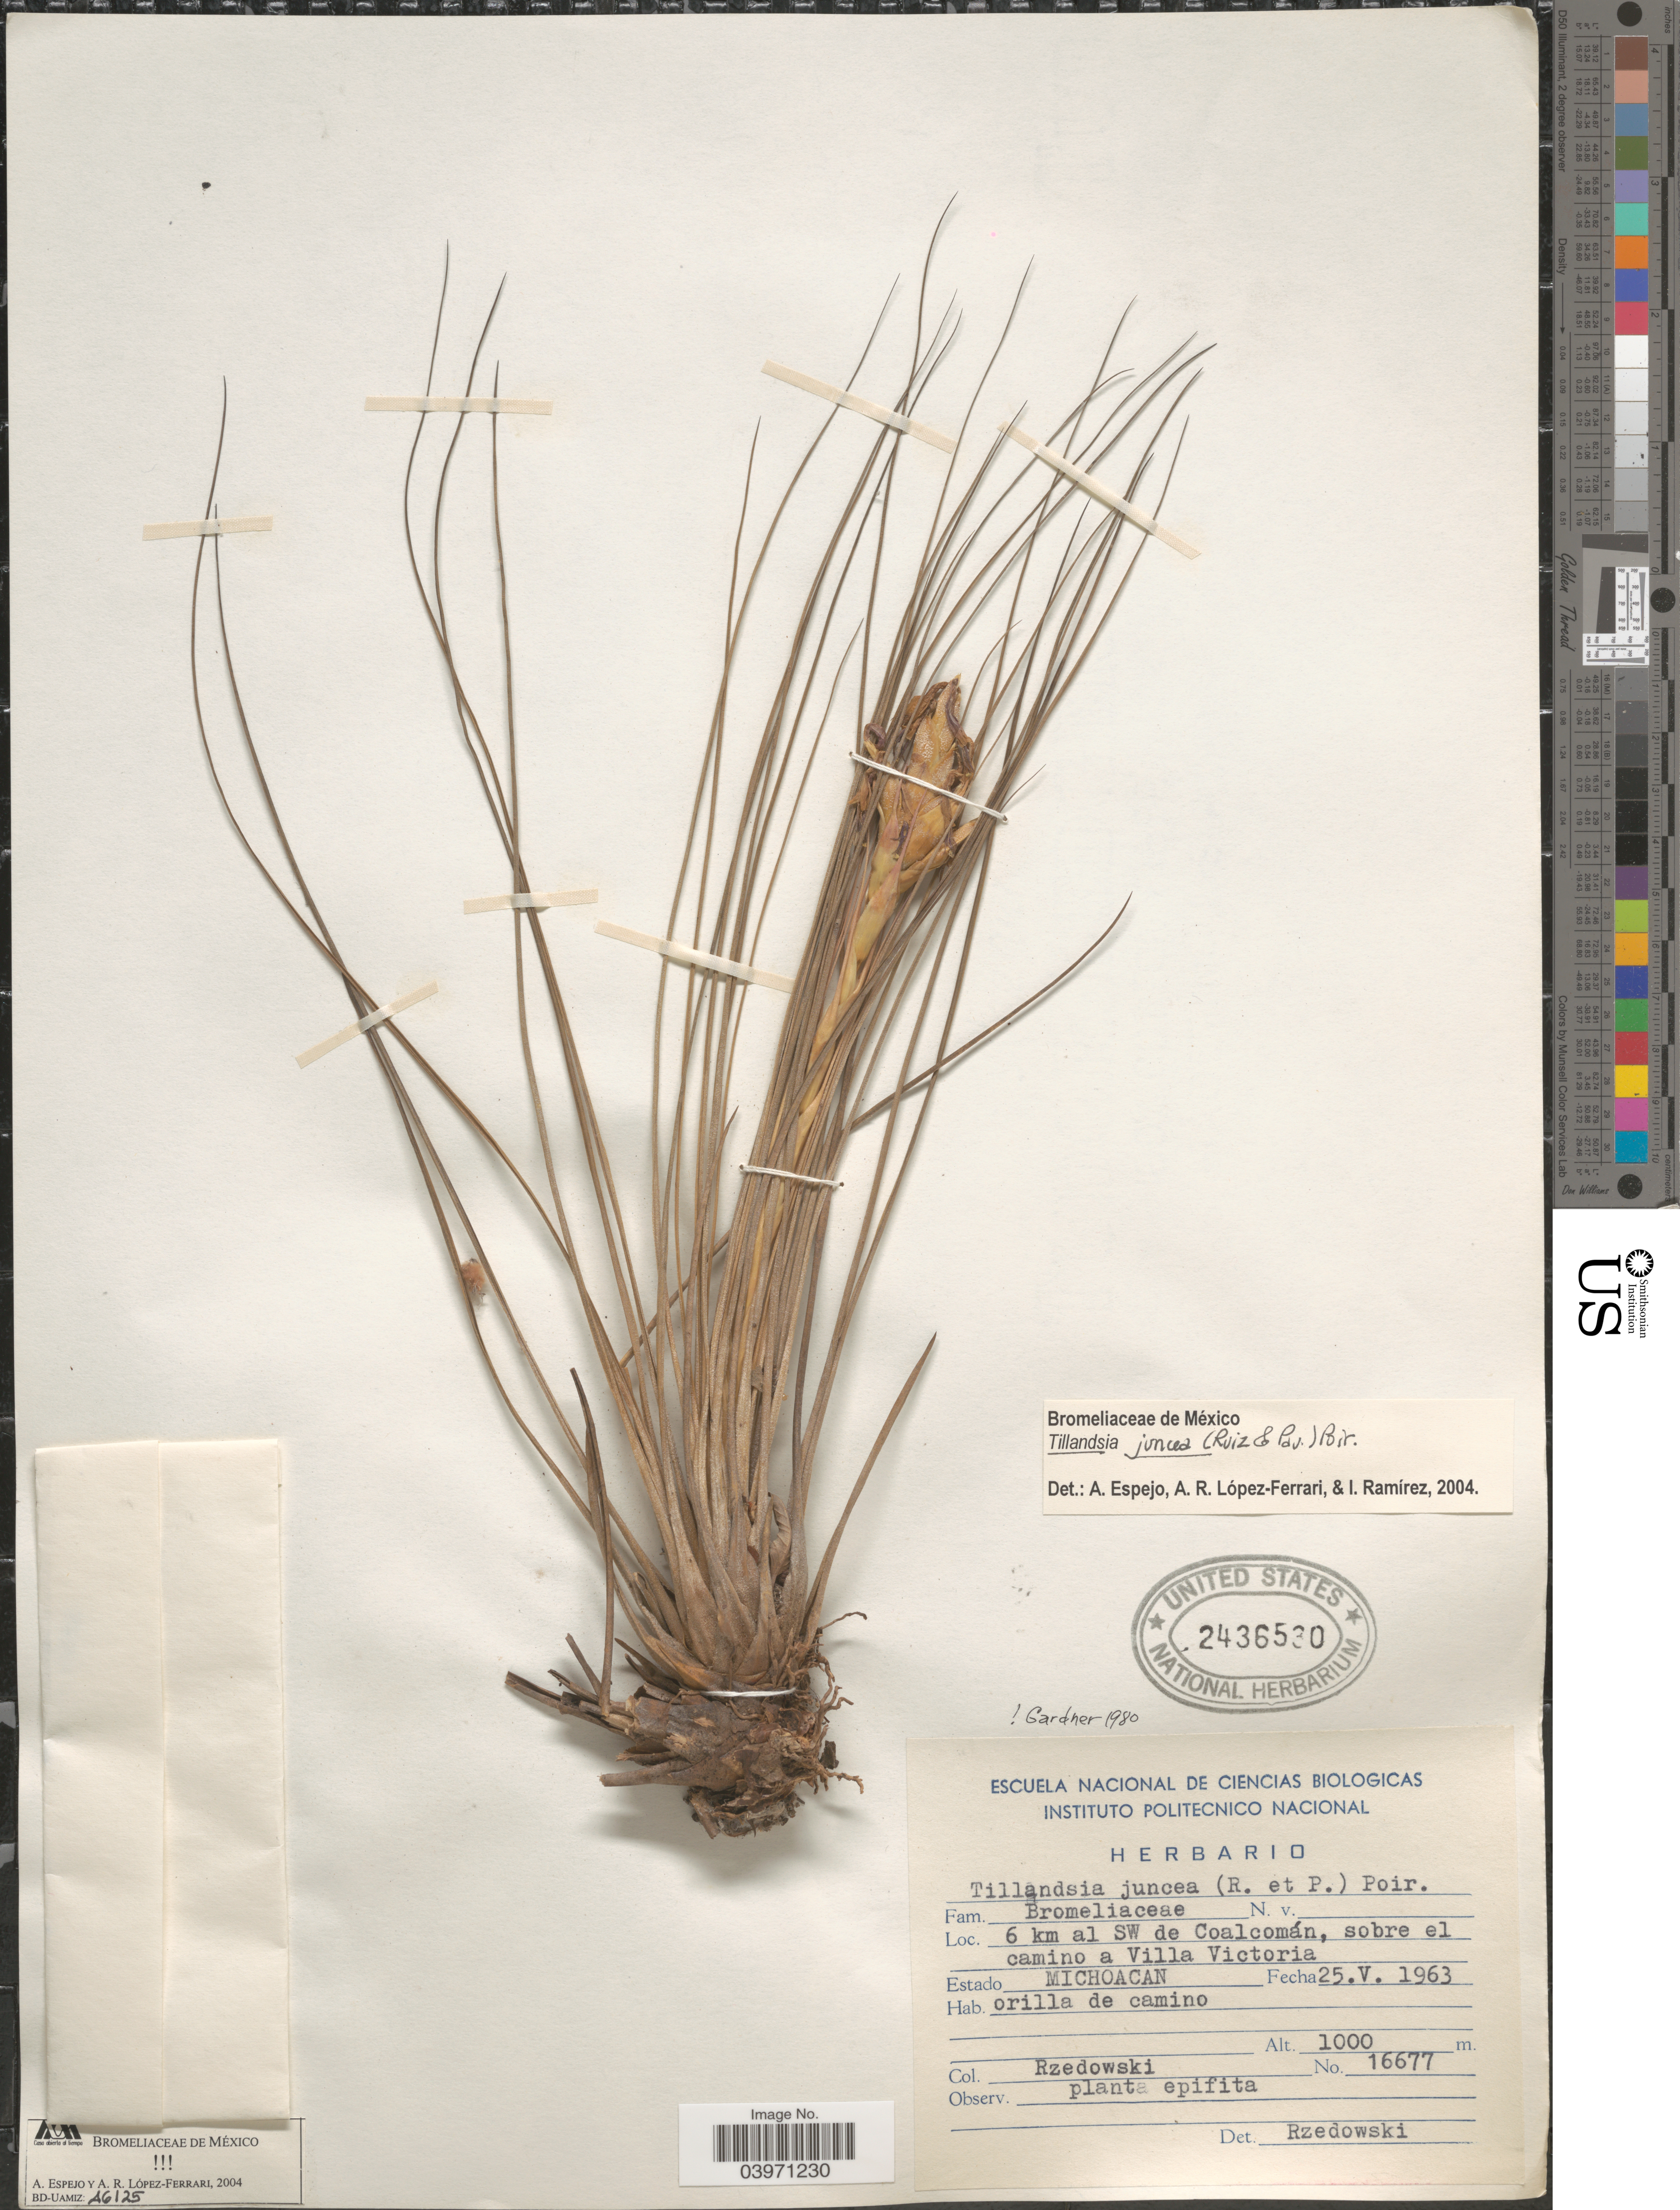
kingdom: Plantae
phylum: Tracheophyta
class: Liliopsida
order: Poales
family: Bromeliaceae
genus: Tillandsia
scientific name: Tillandsia juncea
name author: (Ruiz & Pav.) Poir.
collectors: Rzedowski, --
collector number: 16677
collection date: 1963-05-25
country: Mexico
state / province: Michoacán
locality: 6 km al SW de Coalcomán, sobre el camino a Villa Victoria.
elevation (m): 1000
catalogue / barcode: US 2436530